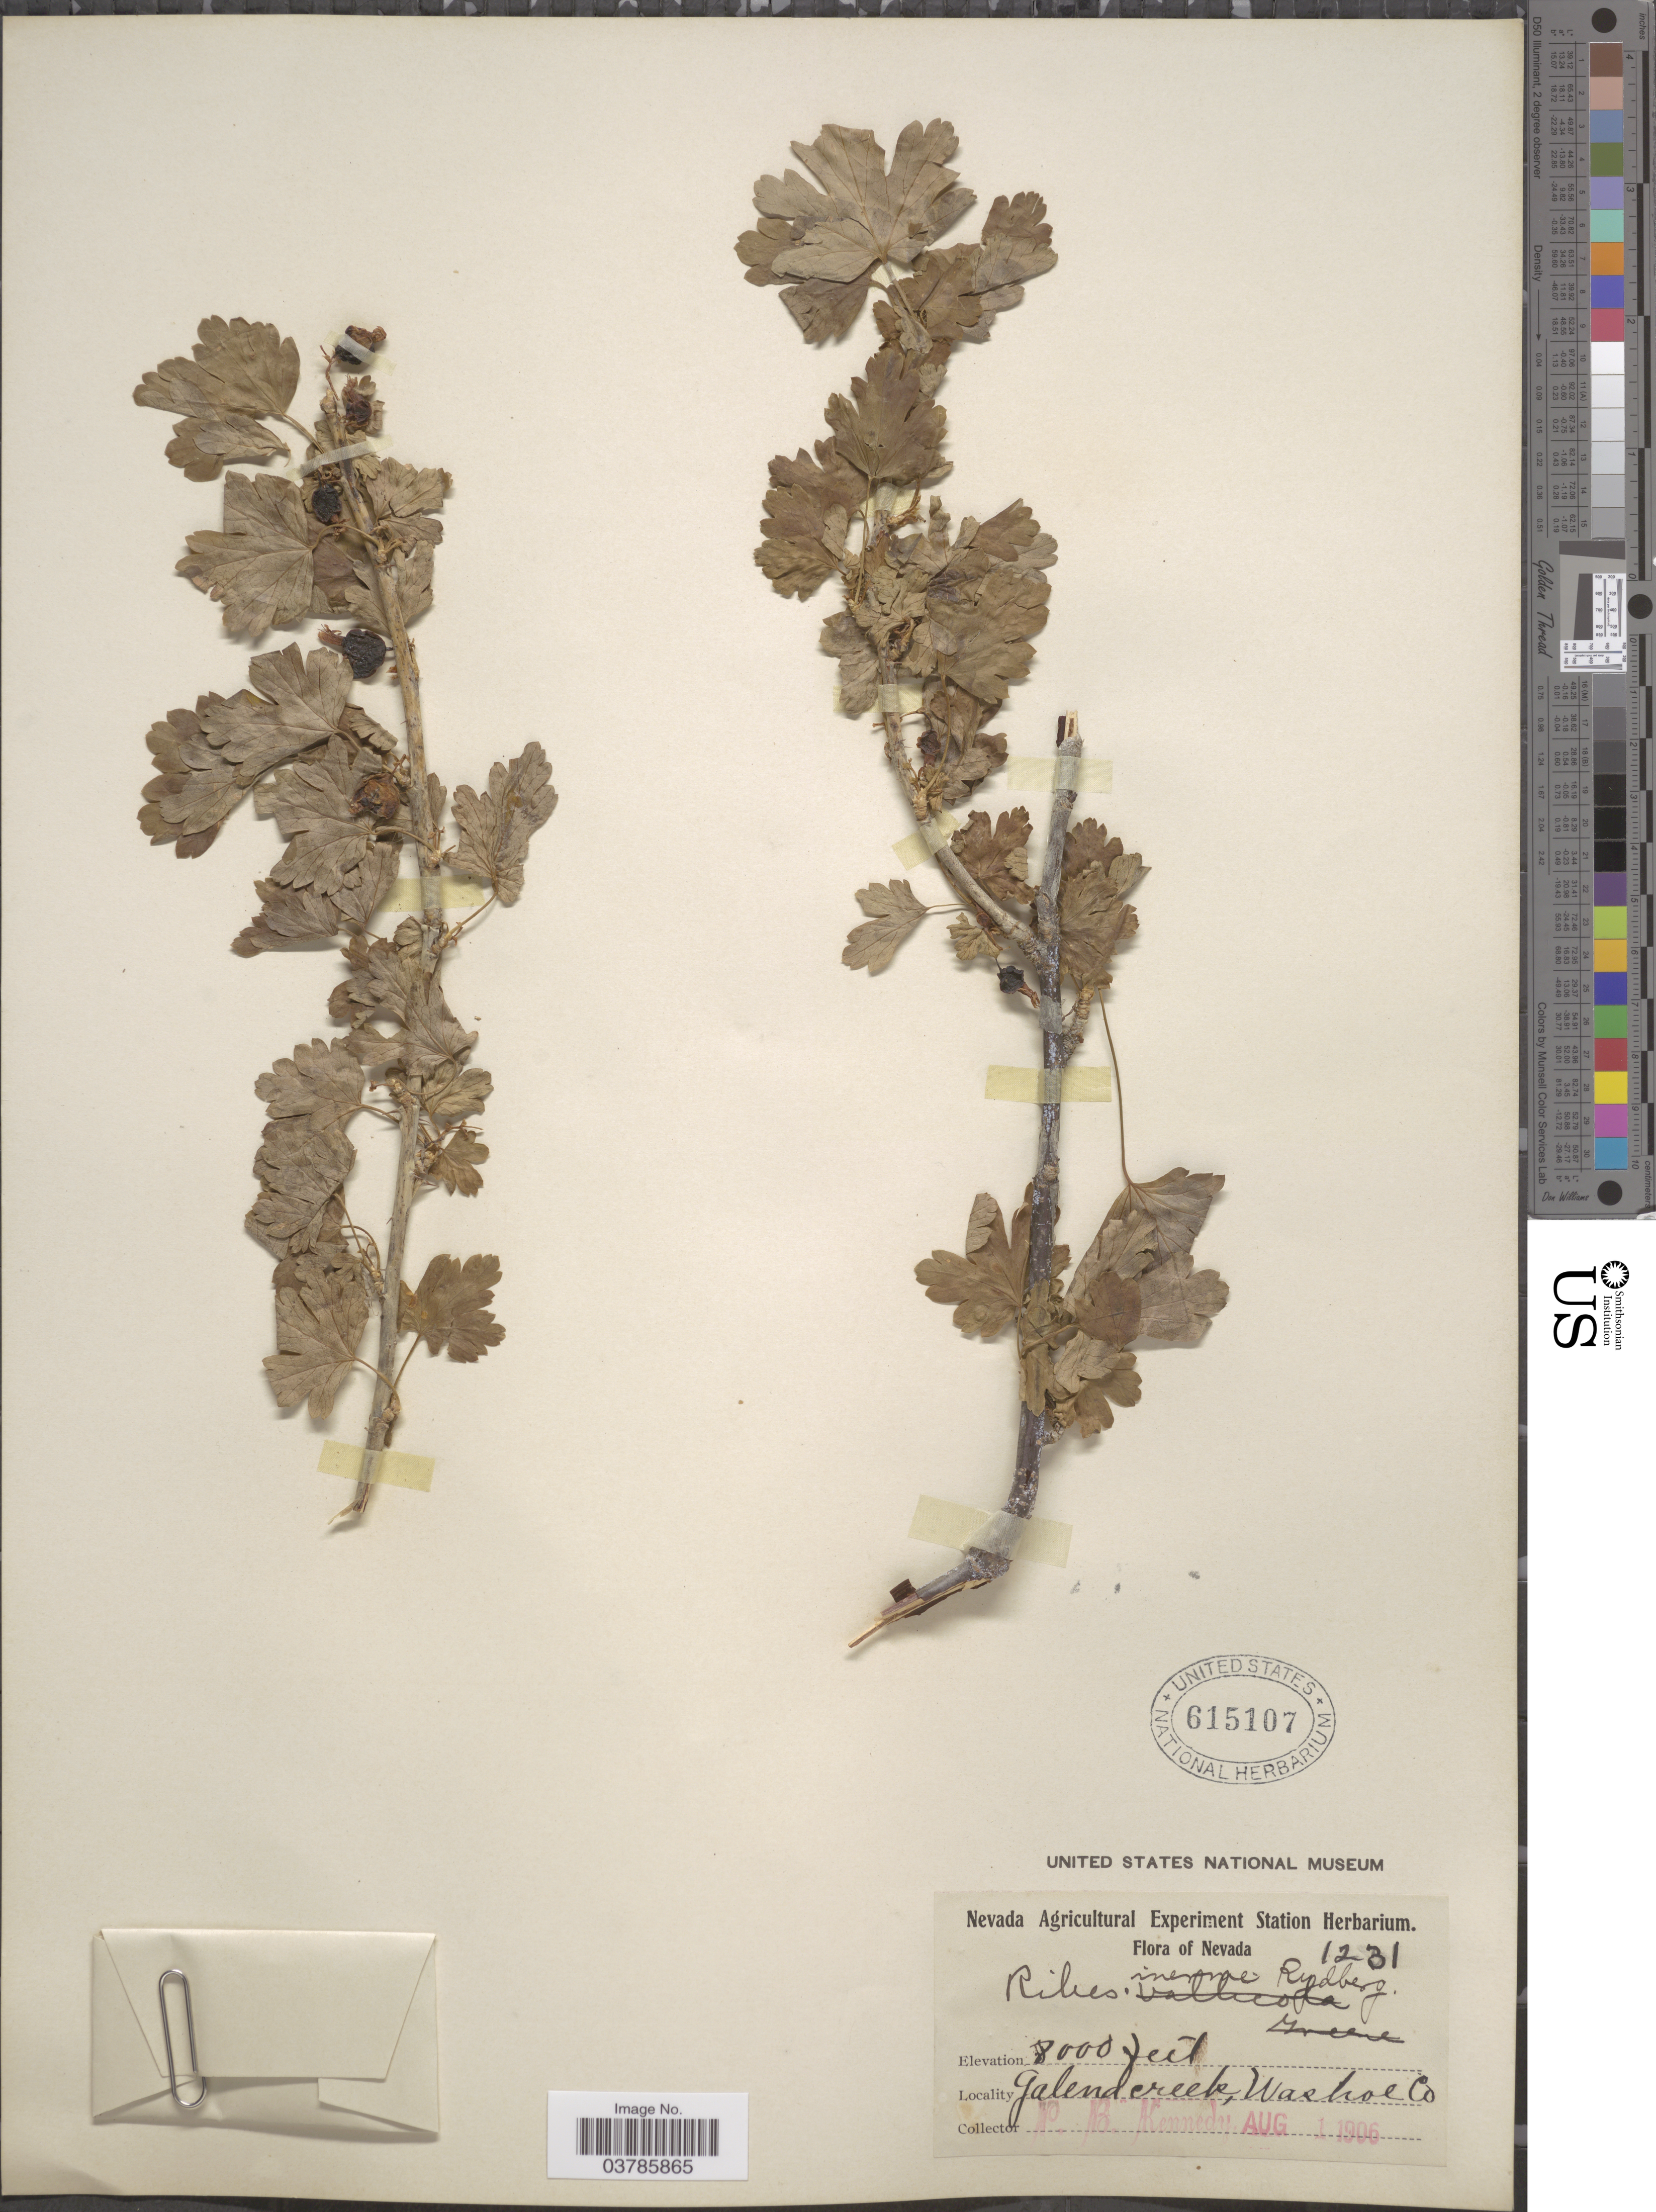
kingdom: Plantae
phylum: Tracheophyta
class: Magnoliopsida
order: Saxifragales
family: Grossulariaceae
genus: Ribes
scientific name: Ribes inerme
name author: Rydb.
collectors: P. B. Kennedy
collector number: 1231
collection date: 1906-08-01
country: United States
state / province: Nevada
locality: Galenda creek, Washoe Co.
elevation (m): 2438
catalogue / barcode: US 615107